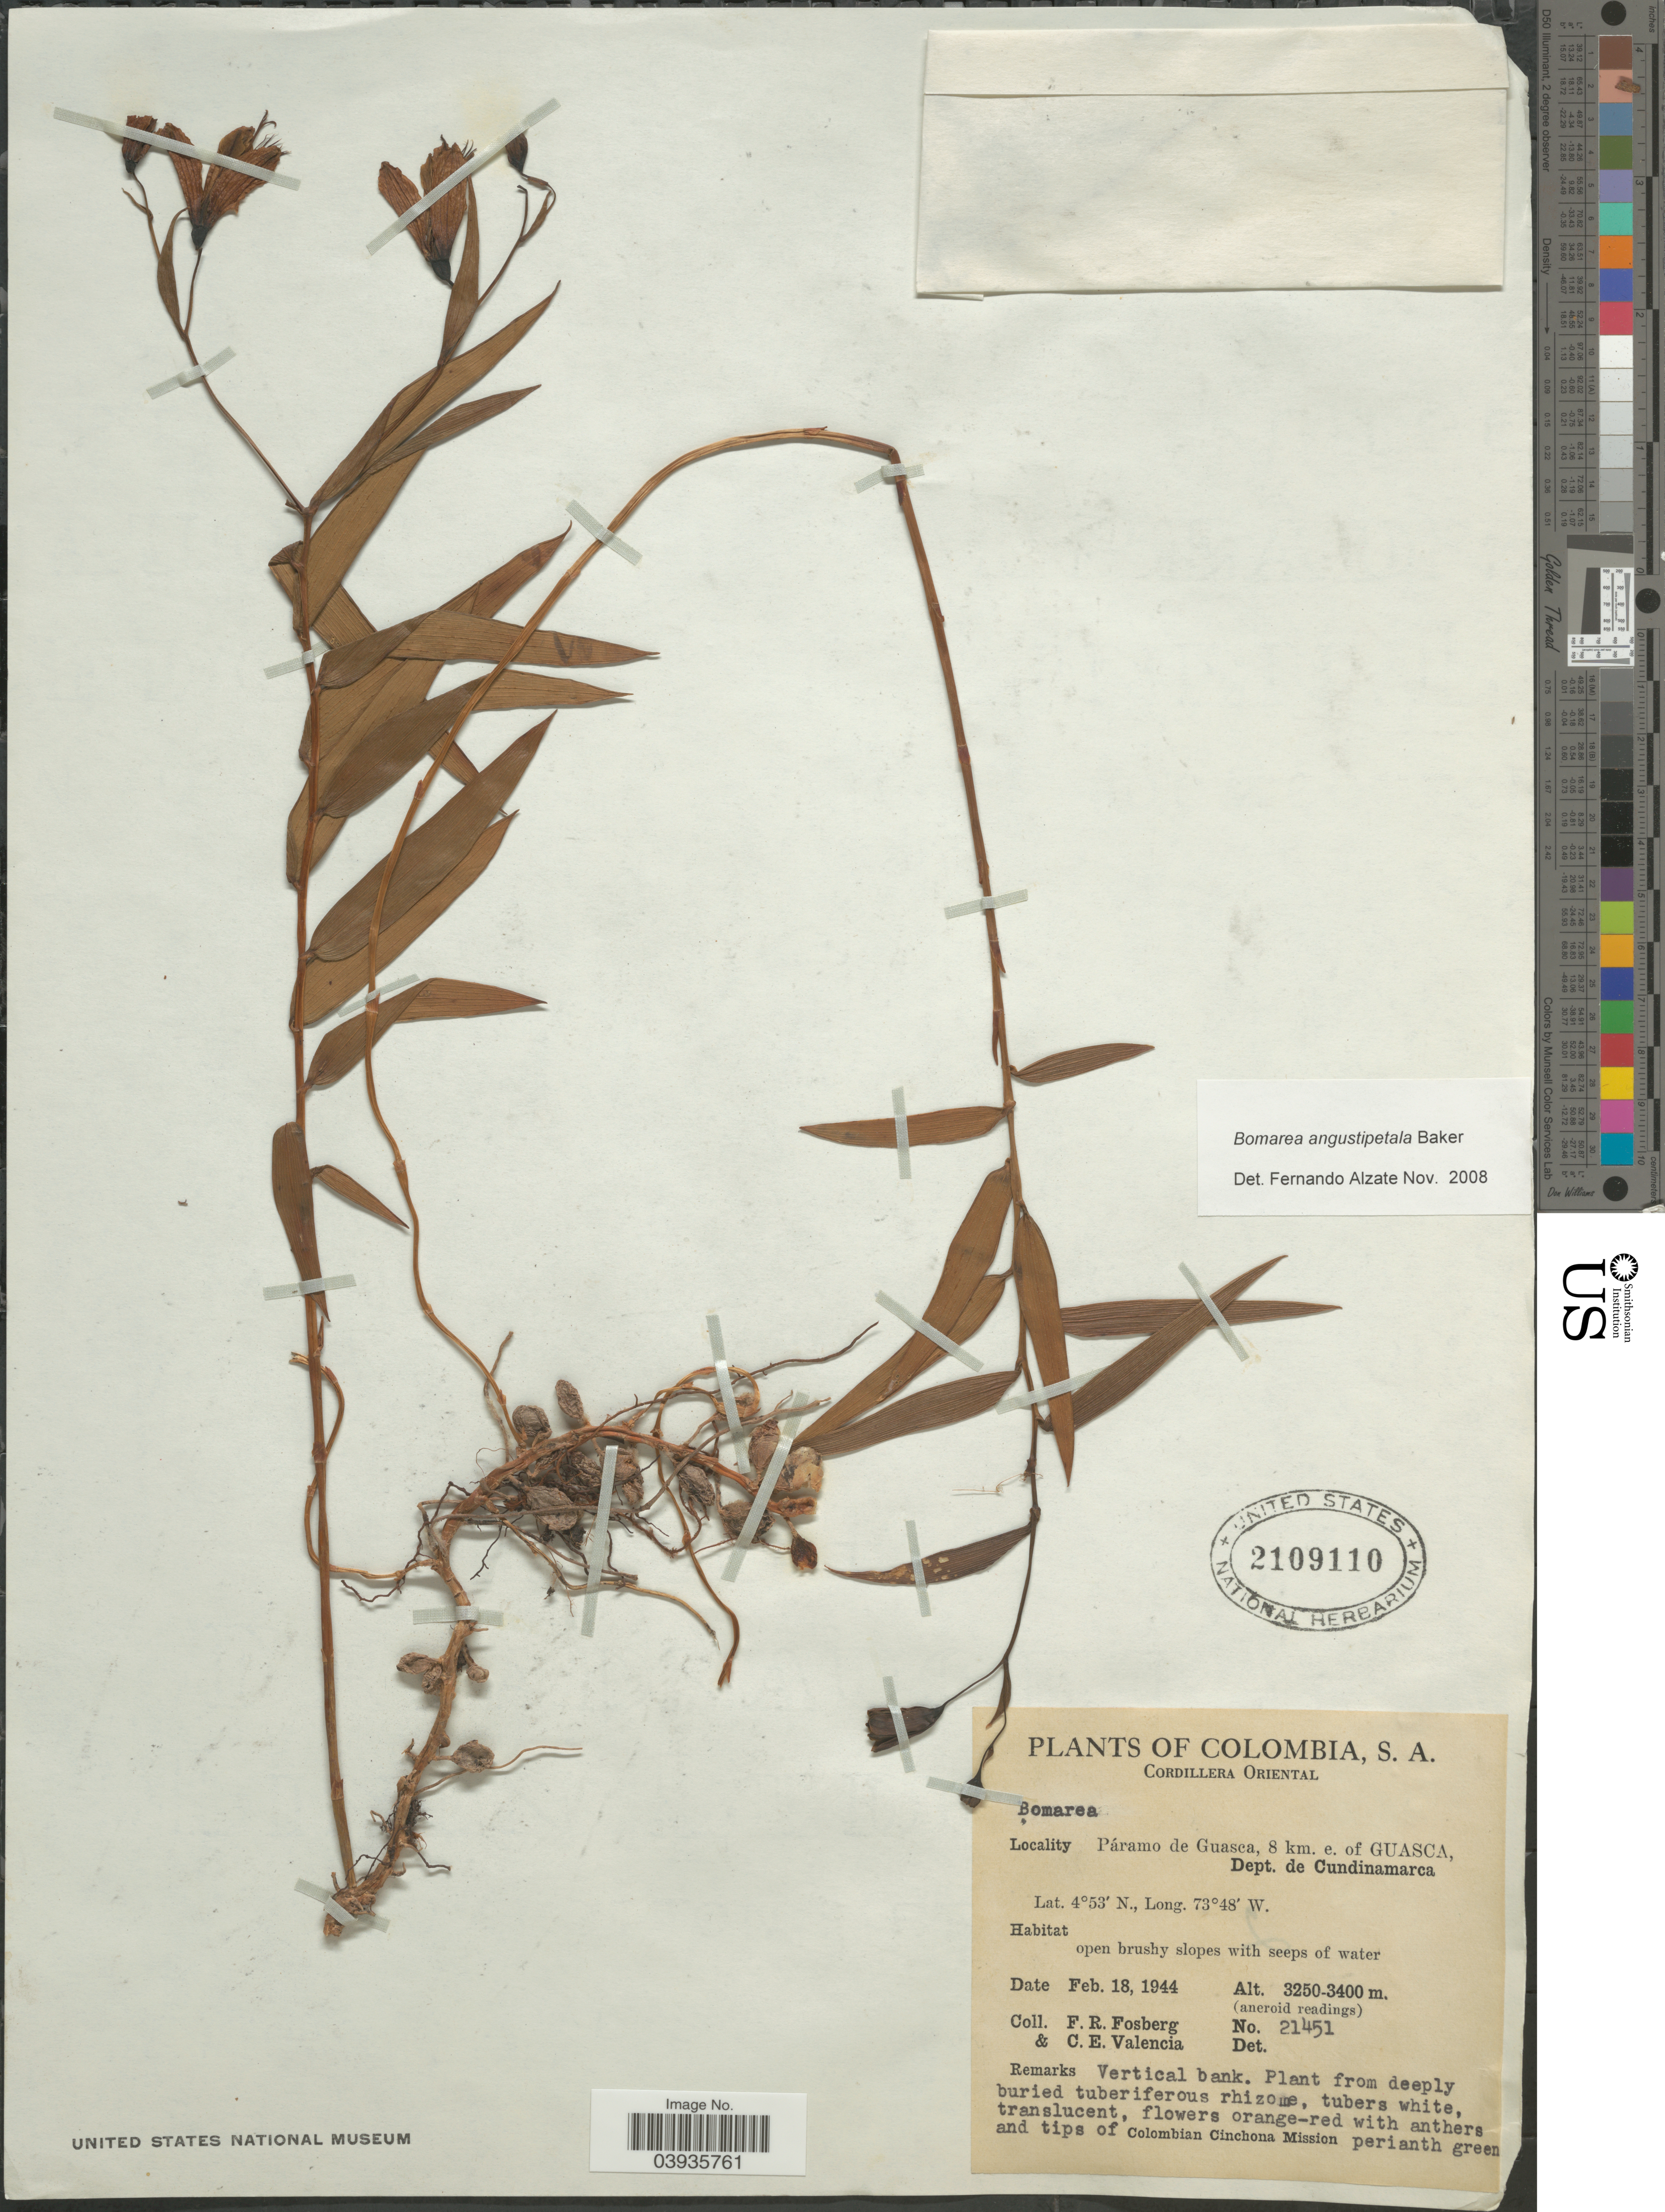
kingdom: Plantae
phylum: Tracheophyta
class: Liliopsida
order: Liliales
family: Alstroemeriaceae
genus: Bomarea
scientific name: Bomarea angustipetala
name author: Baker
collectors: F. R. Fosberg & C. Valencia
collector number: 21451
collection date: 1944-02-18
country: Colombia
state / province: Cundinamarca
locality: Cordillera Oriental. Páramo de Guasca, 8 km. e. of Guasca, Dept. de Cundinamarca.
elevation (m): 3250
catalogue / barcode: US 2109110